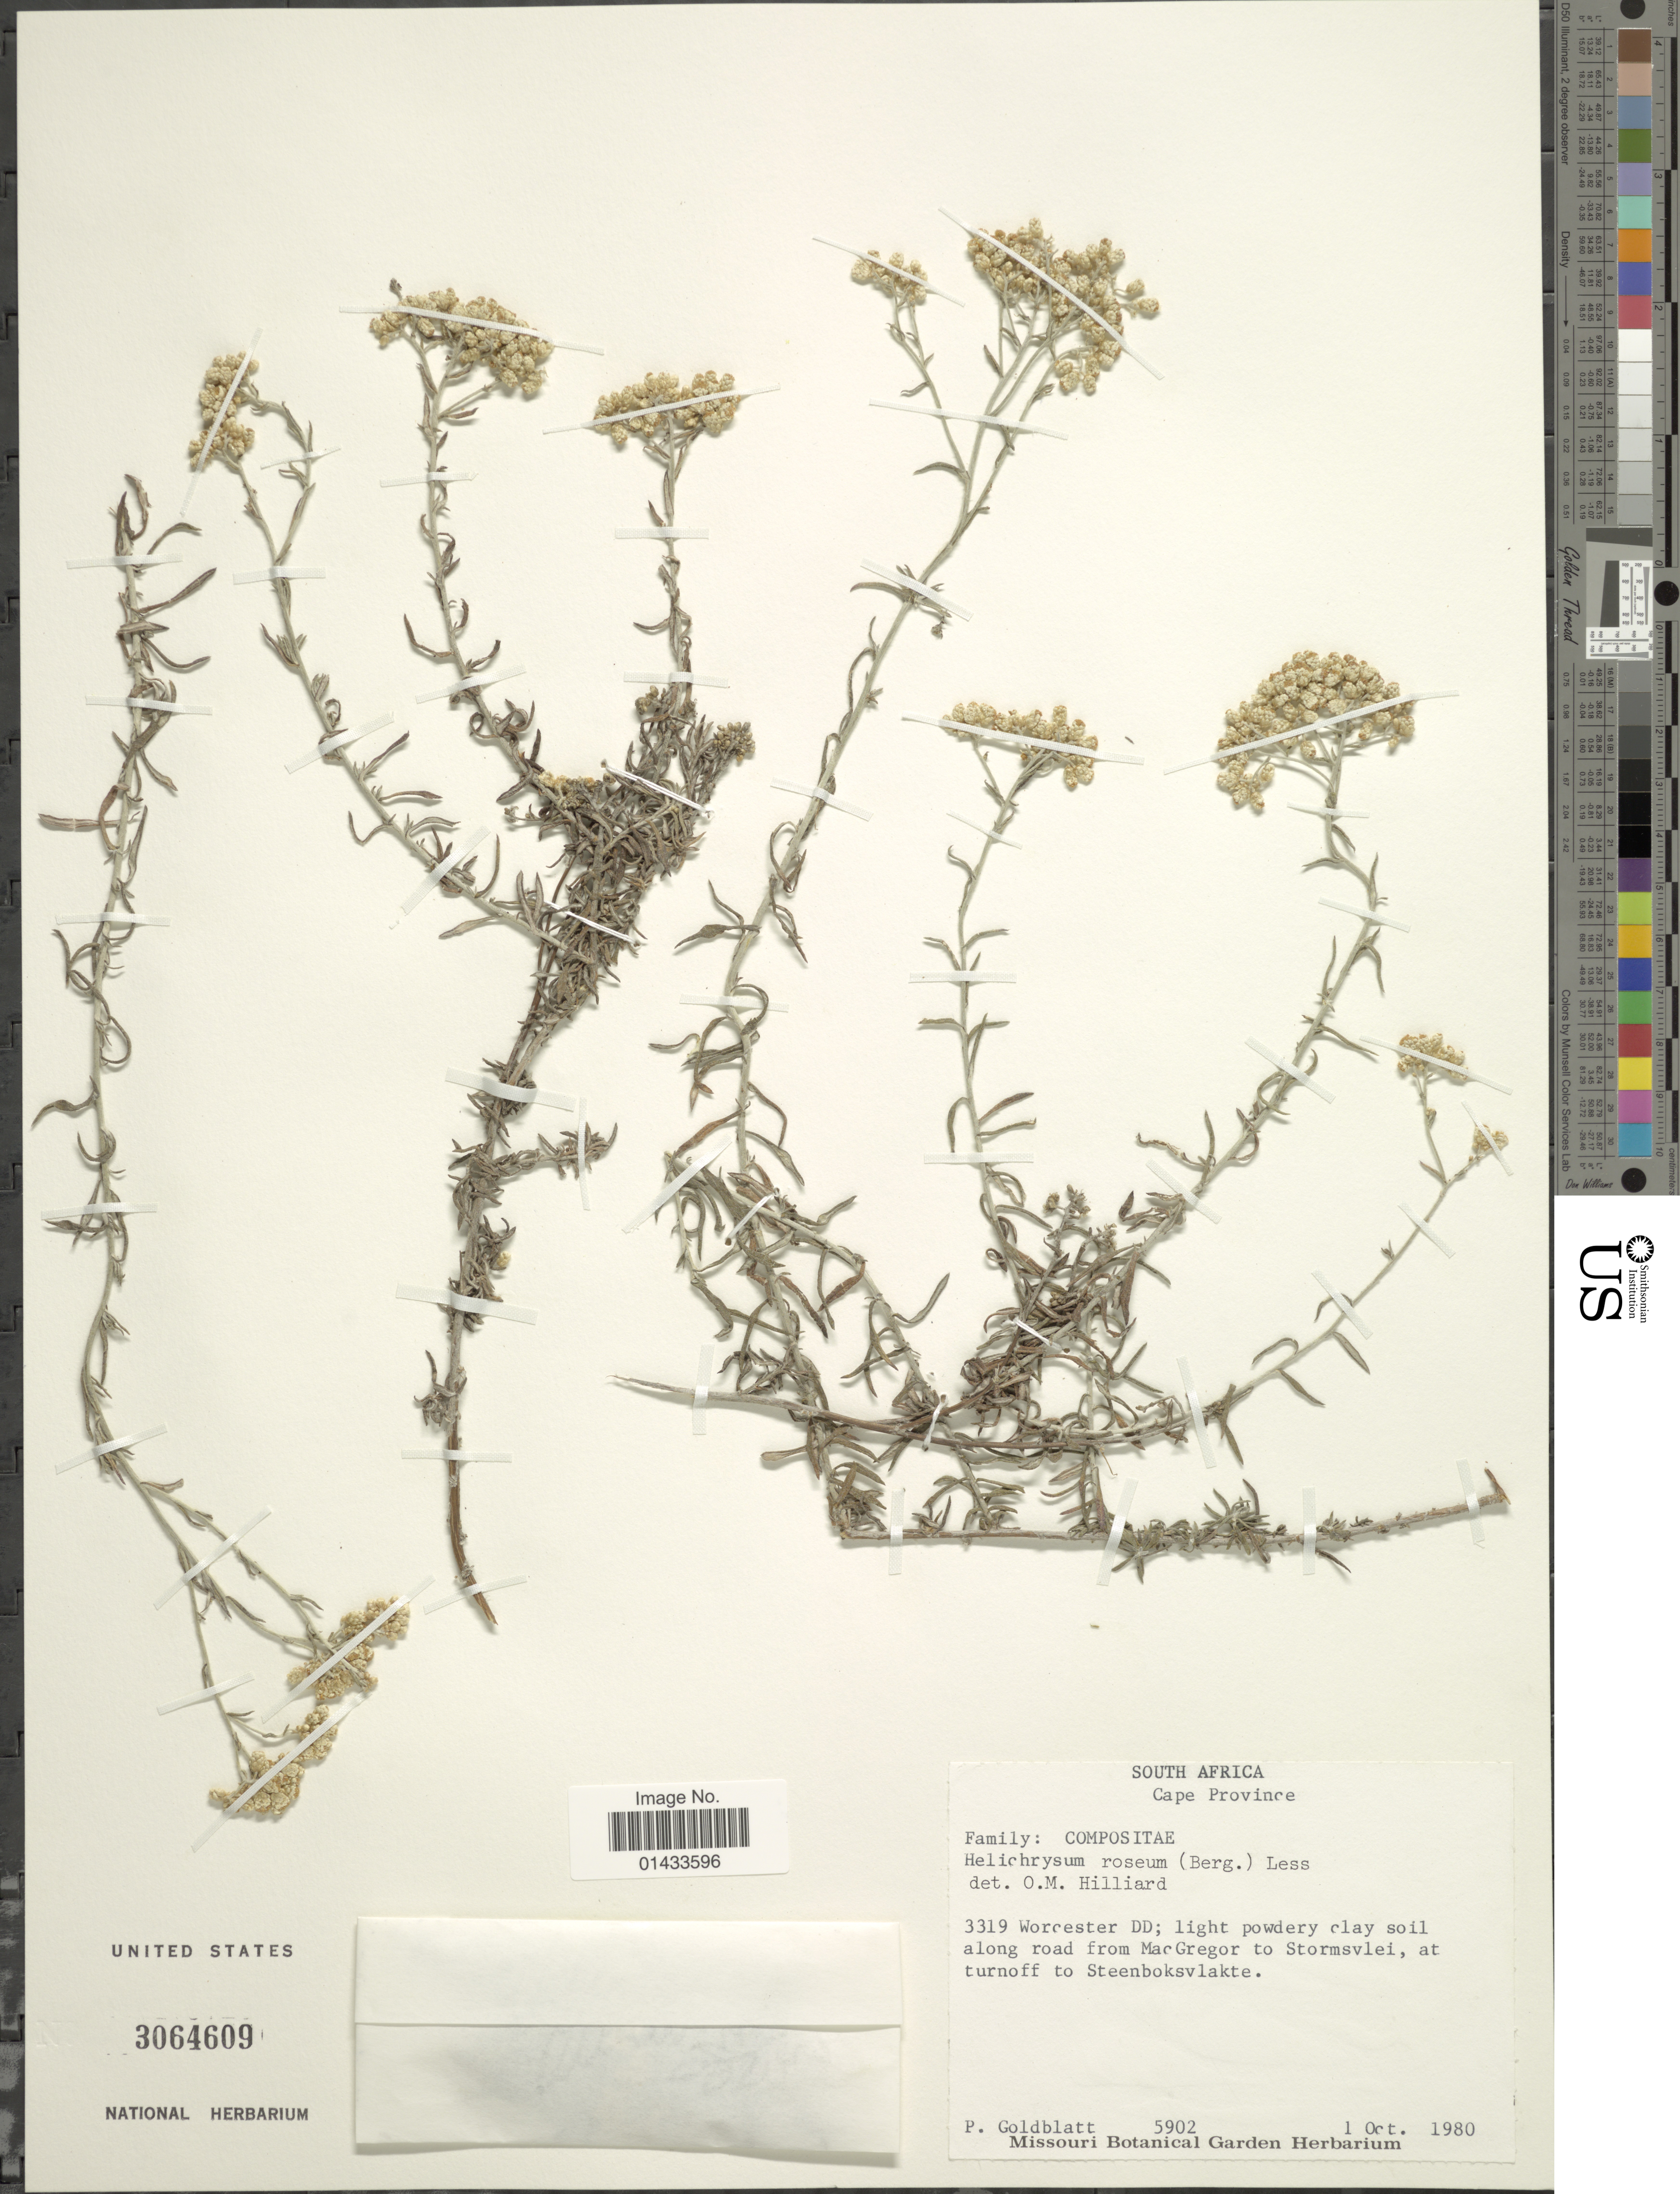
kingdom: Plantae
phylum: Tracheophyta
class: Magnoliopsida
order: Asterales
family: Asteraceae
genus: Helichrysum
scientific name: Helichrysum rosum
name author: Less.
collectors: P. Goldblatt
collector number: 5902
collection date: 1980-10-01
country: South Africa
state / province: Western Cape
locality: Cape Province, 3319 Worcester DD, light powery clay soil along road from MacGregpr to Stormsvlei, at turnoff to Steenboksvlakte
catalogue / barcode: US 3064609